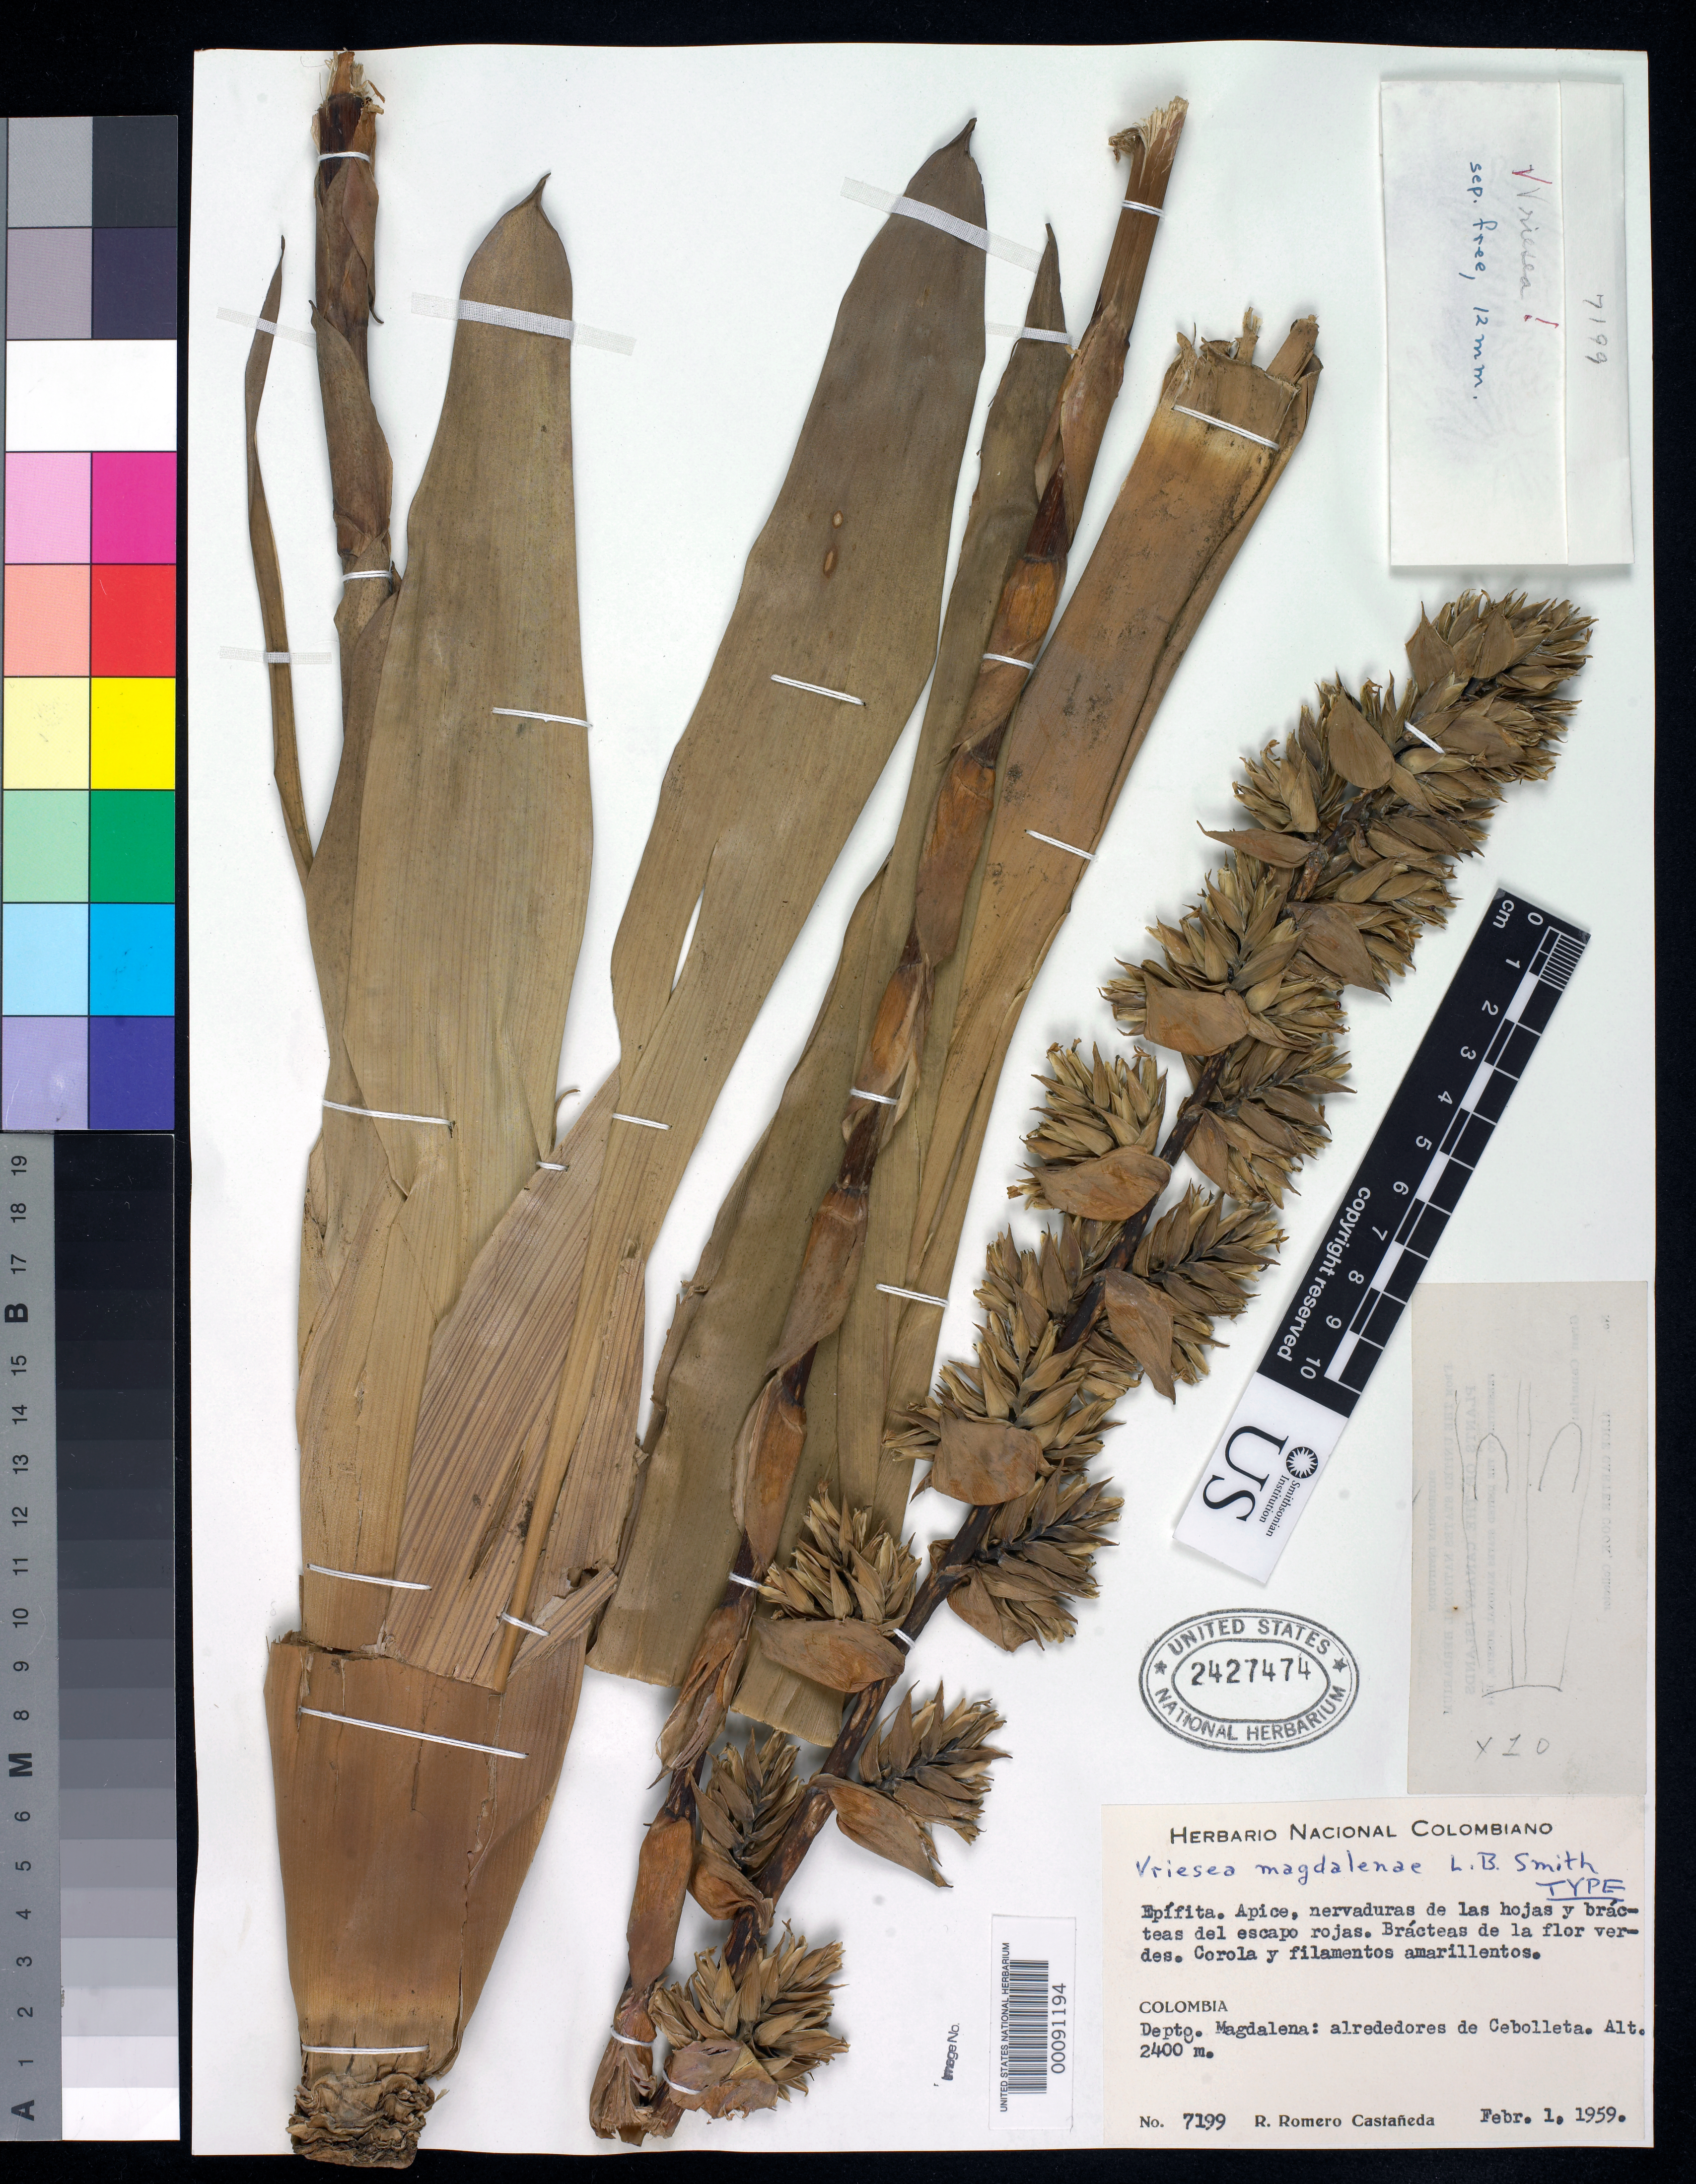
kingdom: Plantae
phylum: Tracheophyta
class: Liliopsida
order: Poales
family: Bromeliaceae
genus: Vriesea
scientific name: Vriesea magdalenae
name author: L.B. Sm.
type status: Holotype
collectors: R. Romero Castañeda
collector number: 7199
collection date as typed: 01 Feb 1959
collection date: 1959-02-01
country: Colombia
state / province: Magdalena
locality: Vicinity of Cebolleta.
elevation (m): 2400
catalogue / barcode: US 2427474